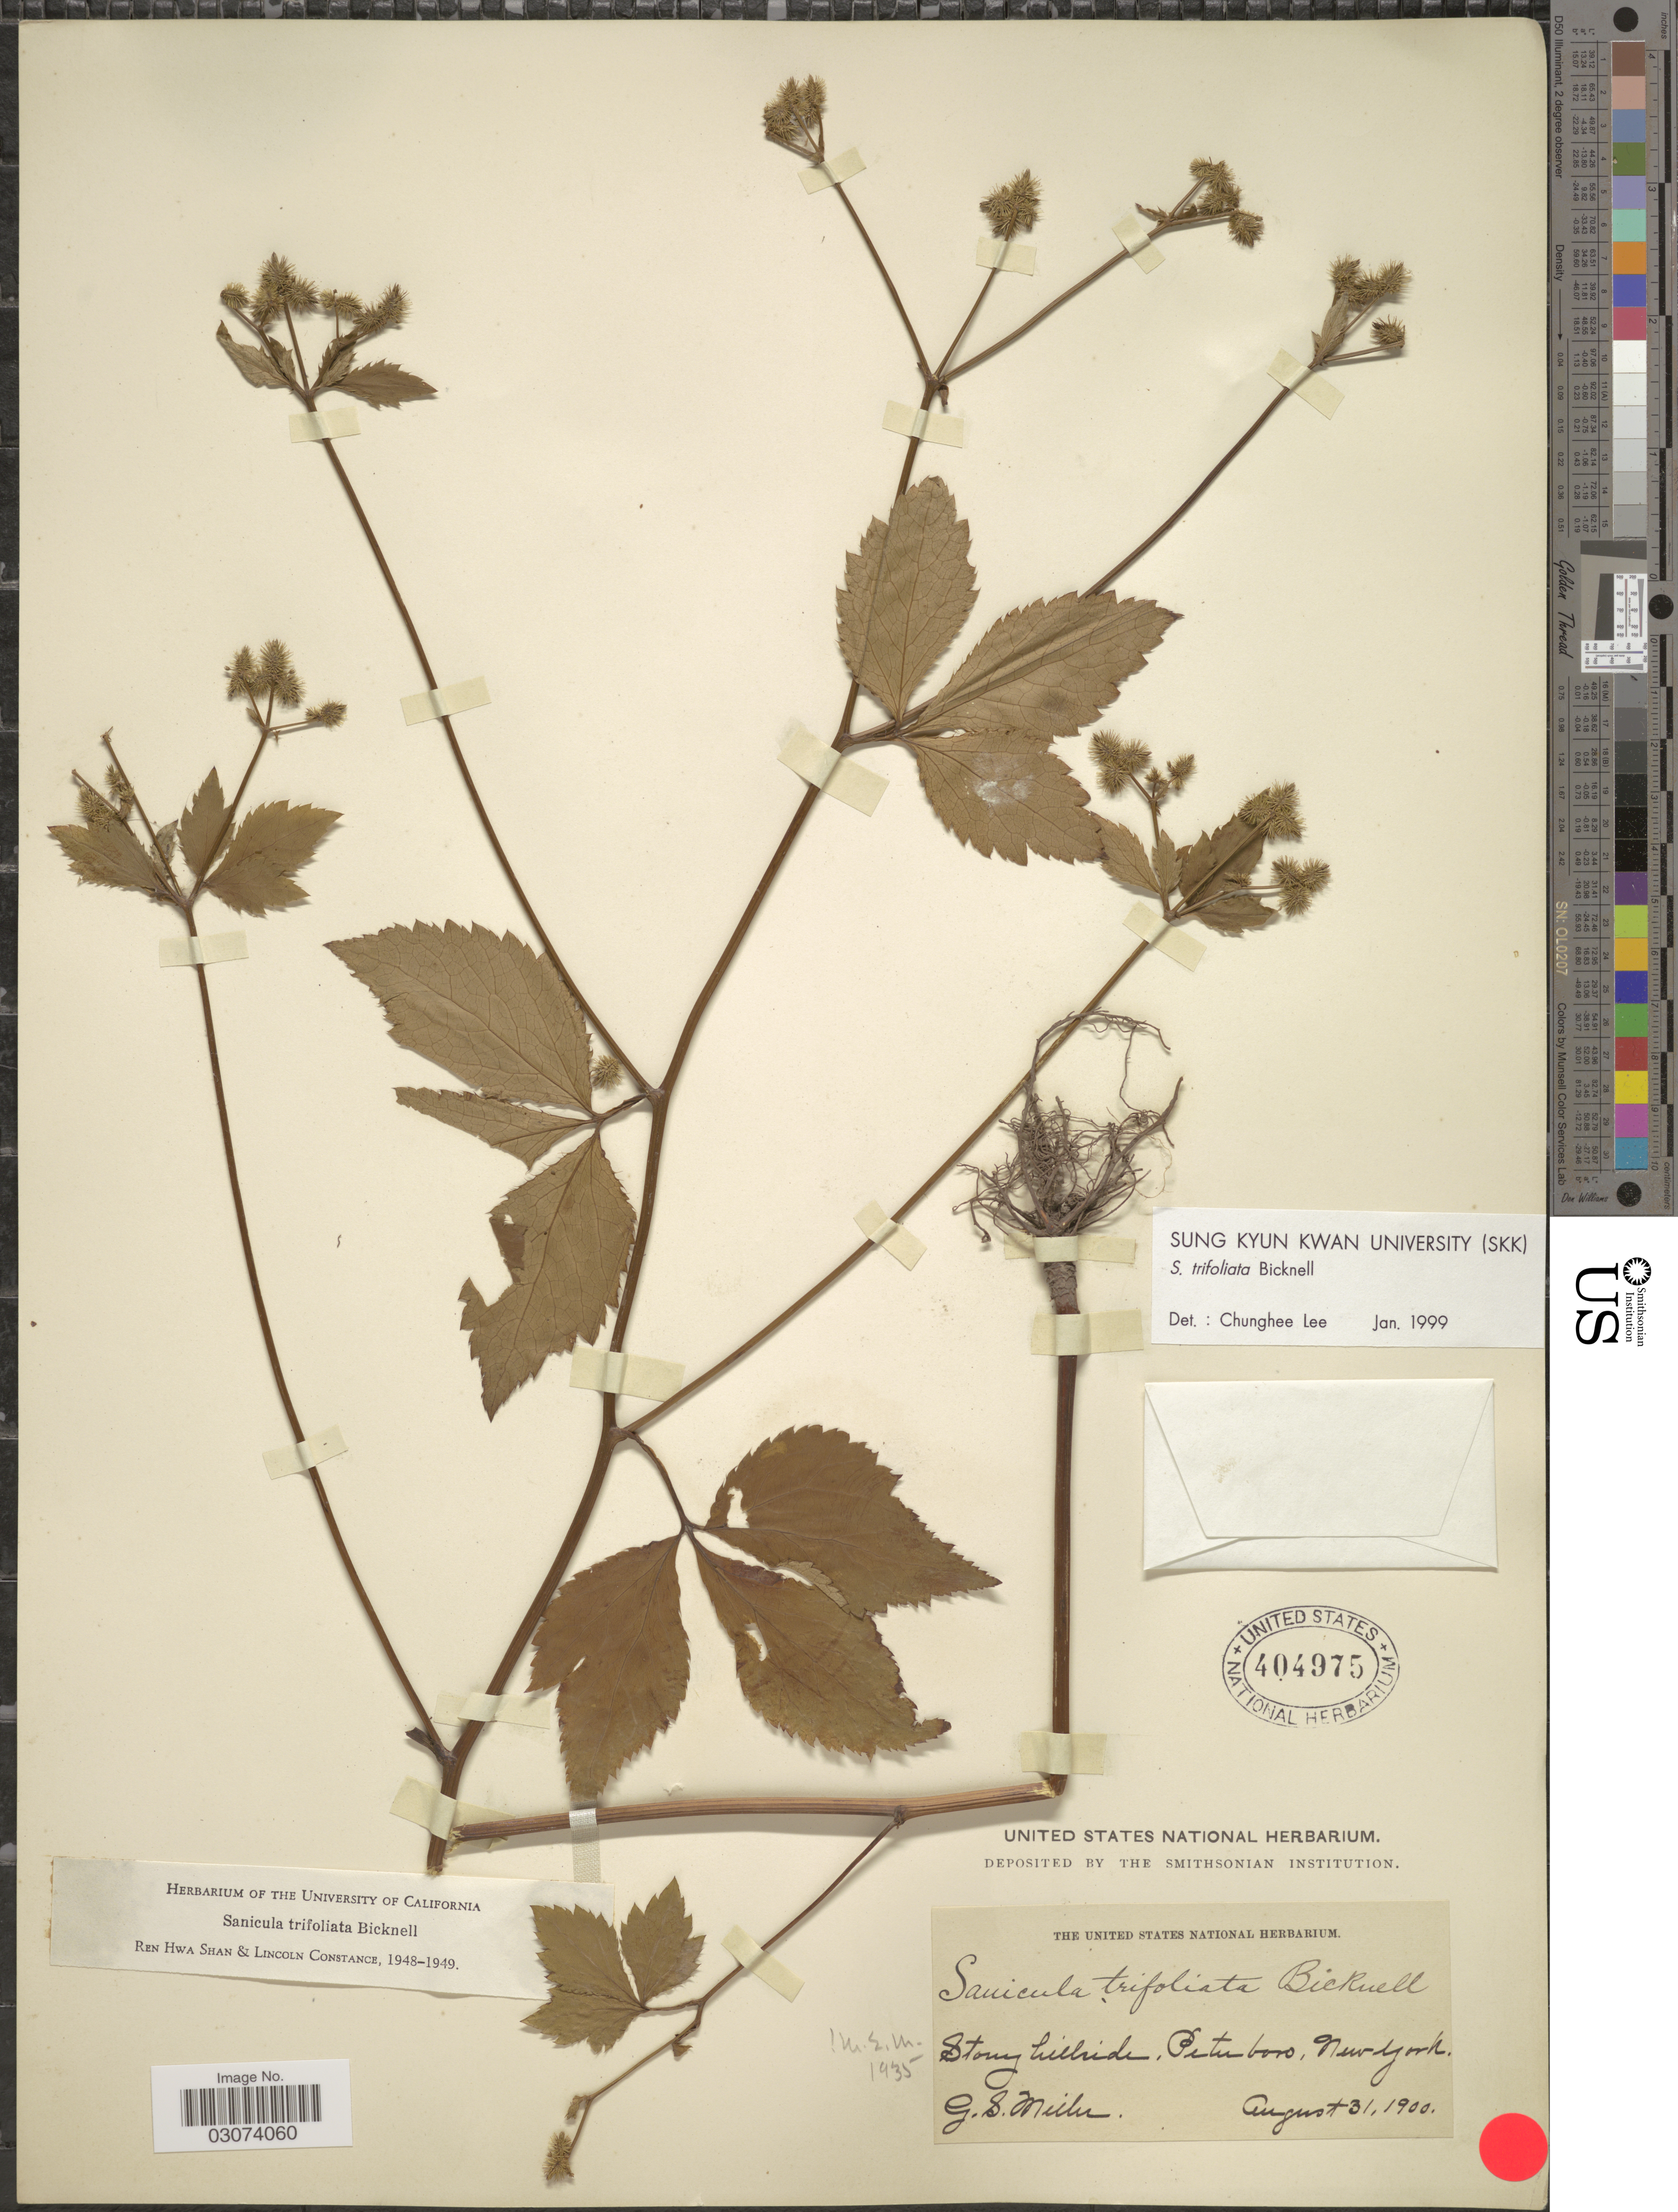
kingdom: Plantae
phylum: Tracheophyta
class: Magnoliopsida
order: Apiales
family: Apiaceae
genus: Sanicula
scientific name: Sanicula trifoliata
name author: E.P. Bicknell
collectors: G. S. Miller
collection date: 1900-08-31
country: United States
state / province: New York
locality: Stony hillside, Peterboro.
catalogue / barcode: US 404975